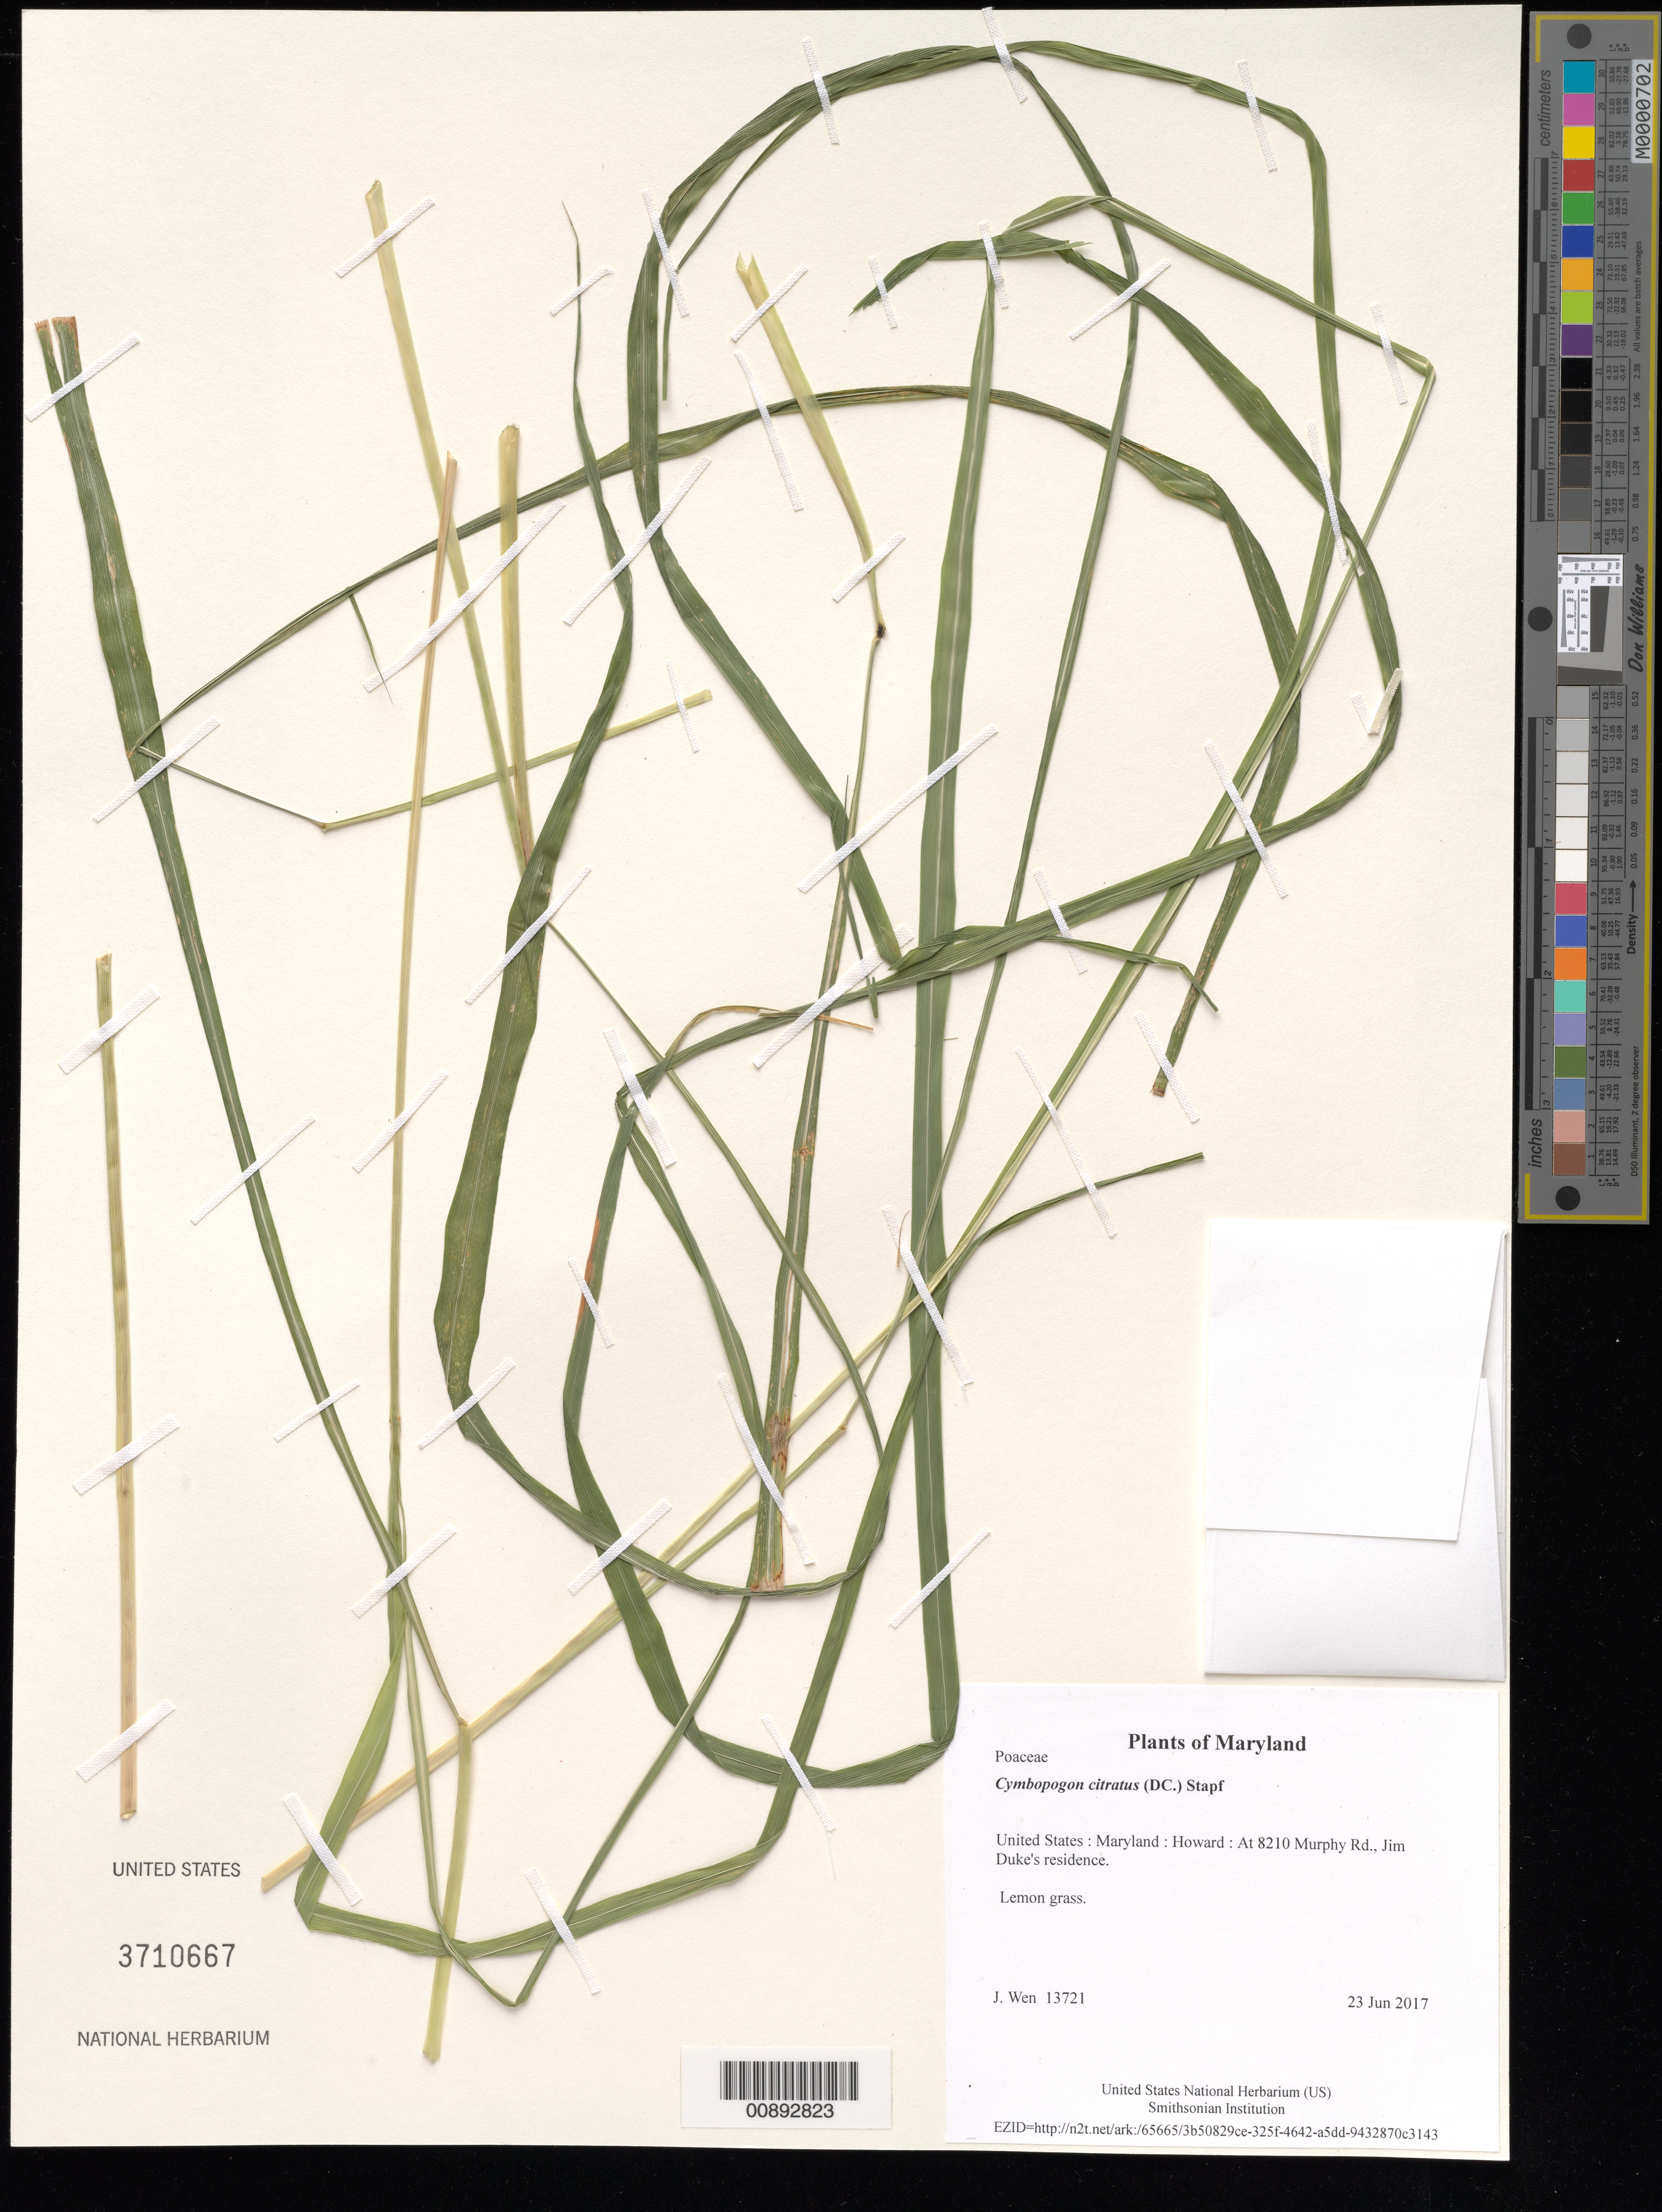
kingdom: Plantae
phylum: Tracheophyta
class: Liliopsida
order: Poales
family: Poaceae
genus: Cymbopogon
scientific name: Cymbopogon citratus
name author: (DC.) Stapf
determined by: Wen, Jun, (BOT), Smithsonian Institution - National Museum of Natural History (UNITED STATES)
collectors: J. Wen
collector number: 13721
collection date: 2017-06-23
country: United States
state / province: Maryland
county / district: Howard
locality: At 8210 Murphy Rd., Jim Duke's residence.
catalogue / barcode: US 3710667